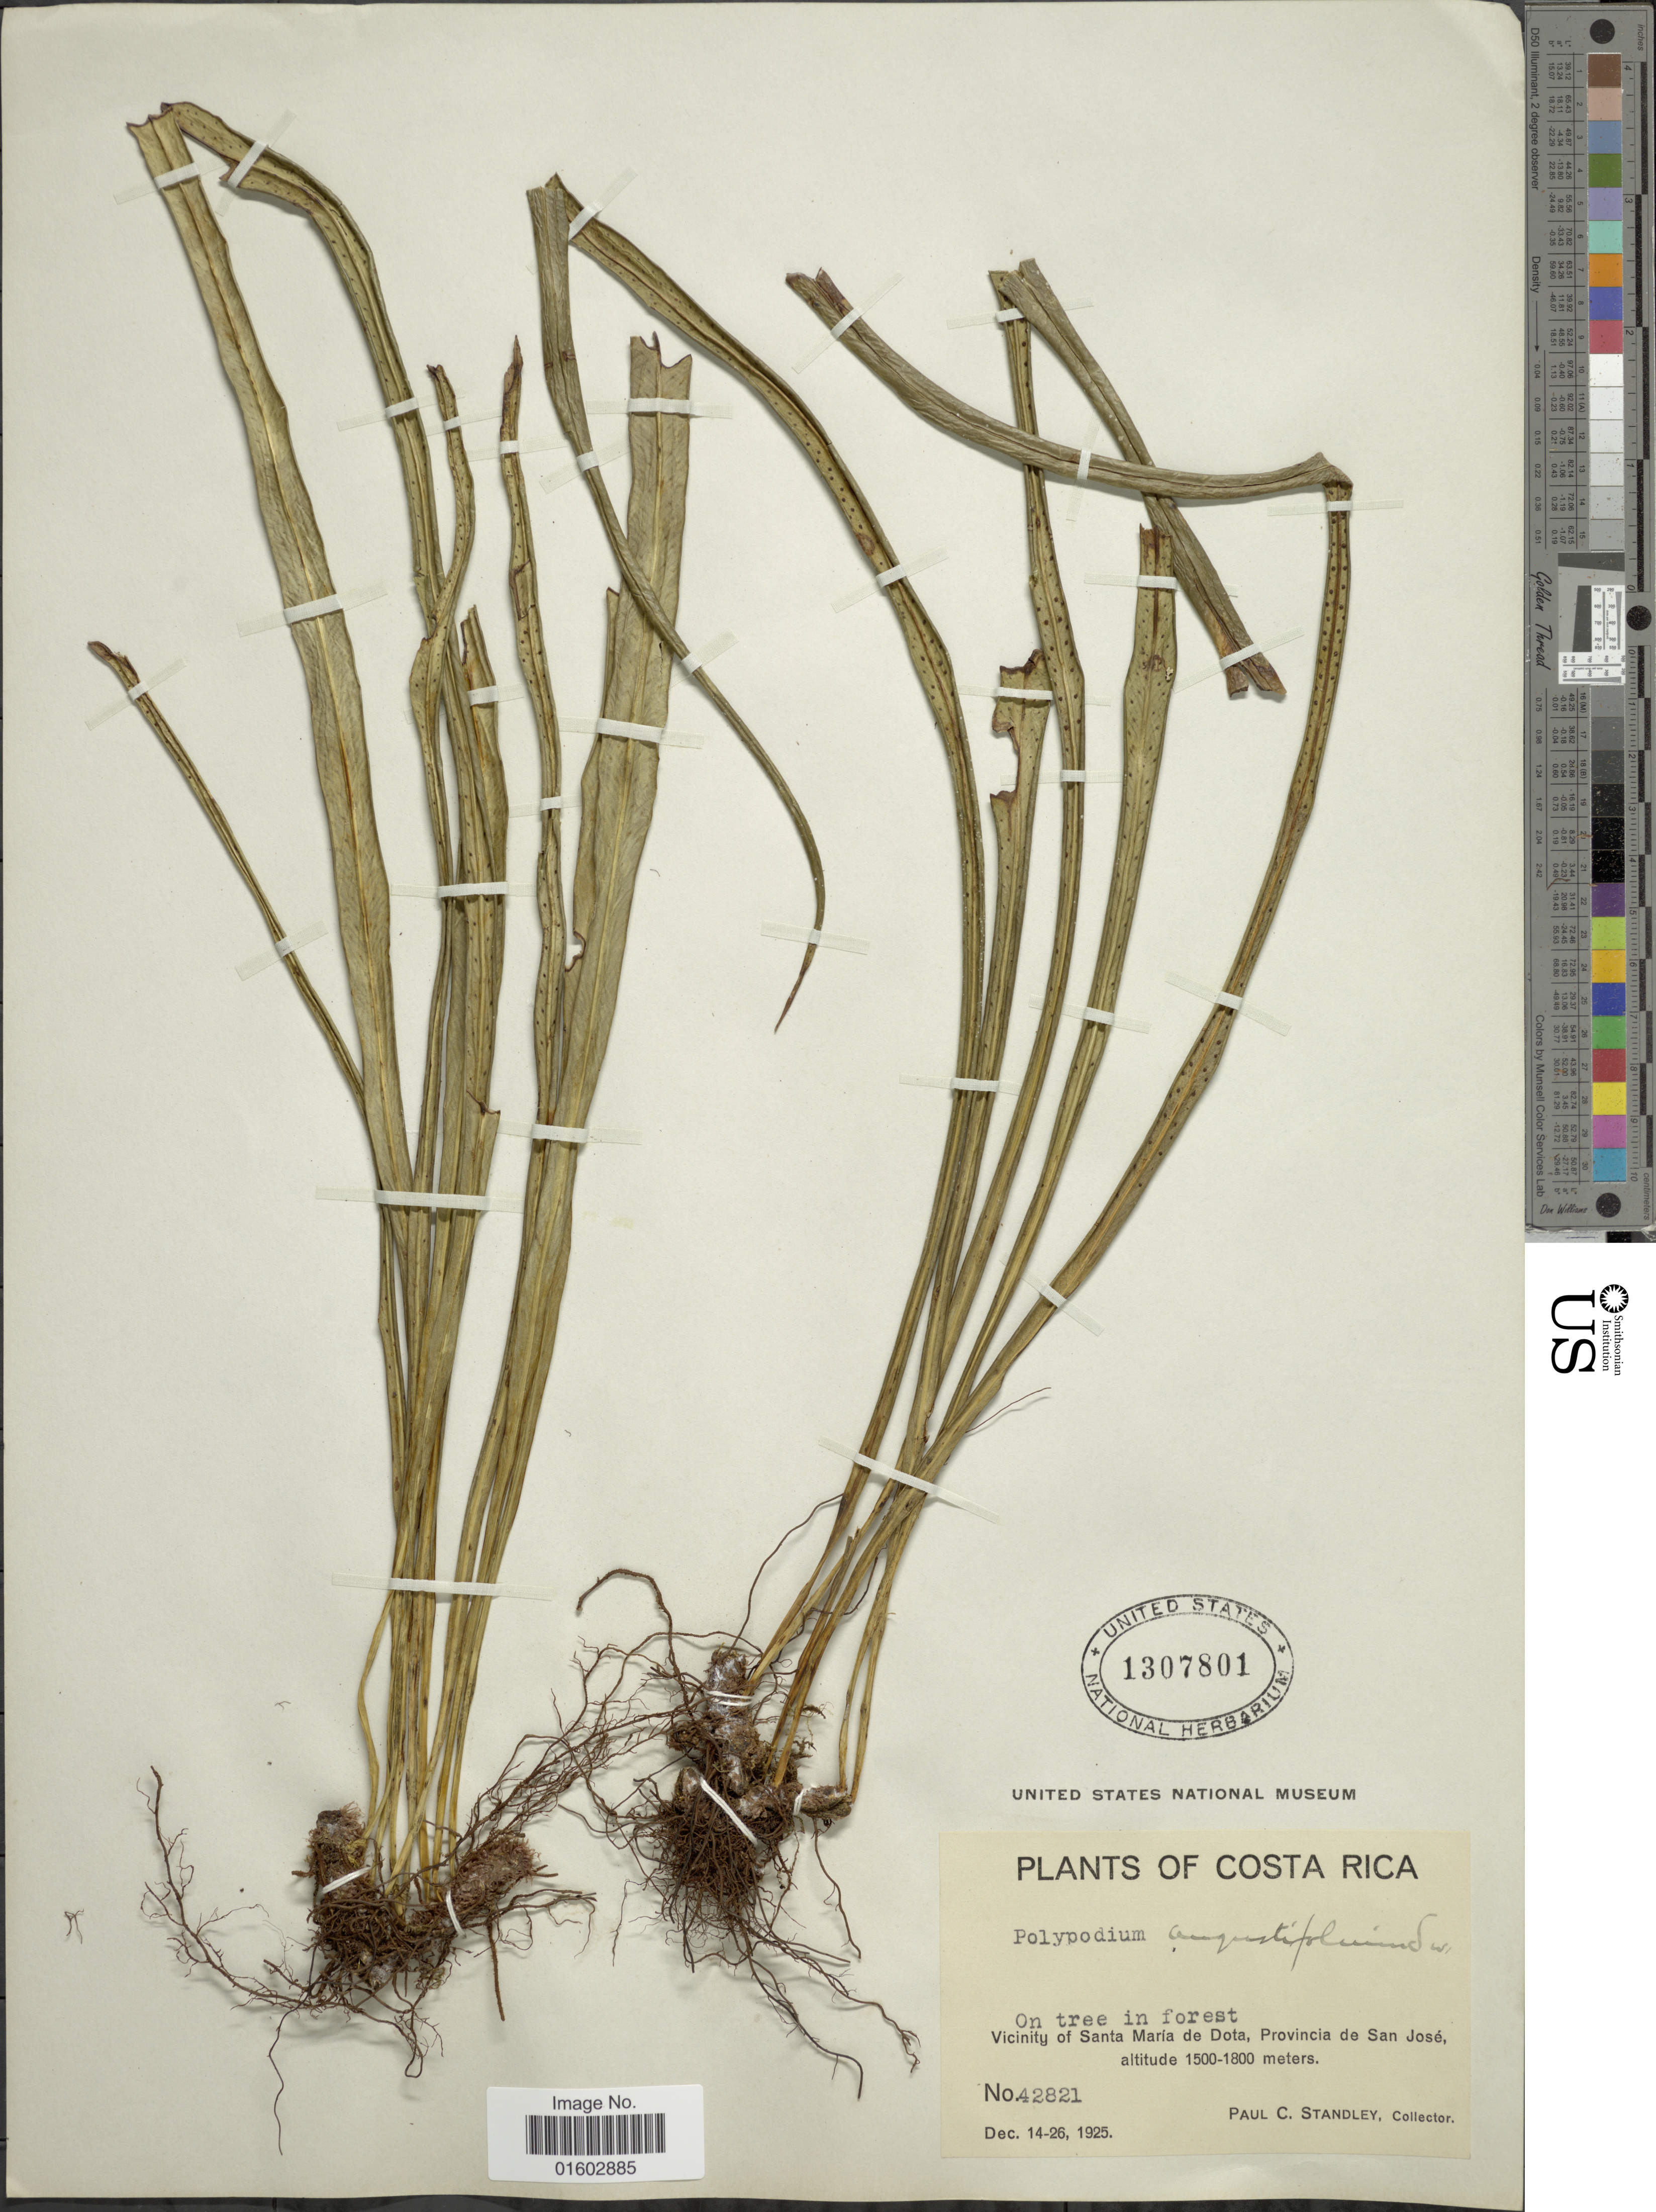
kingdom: Plantae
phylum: Tracheophyta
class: Polypodiopsida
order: Polypodiales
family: Polypodiaceae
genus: Campyloneurum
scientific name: Campyloneurum angustifolium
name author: (Sw.) Fée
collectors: P. C. Standley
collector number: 42821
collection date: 1925-12-14/1925-12-26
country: Costa Rica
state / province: San José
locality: Vicinity of Santa Maria de Dota, Provincia de San Jose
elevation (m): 1500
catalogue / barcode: US 1307801